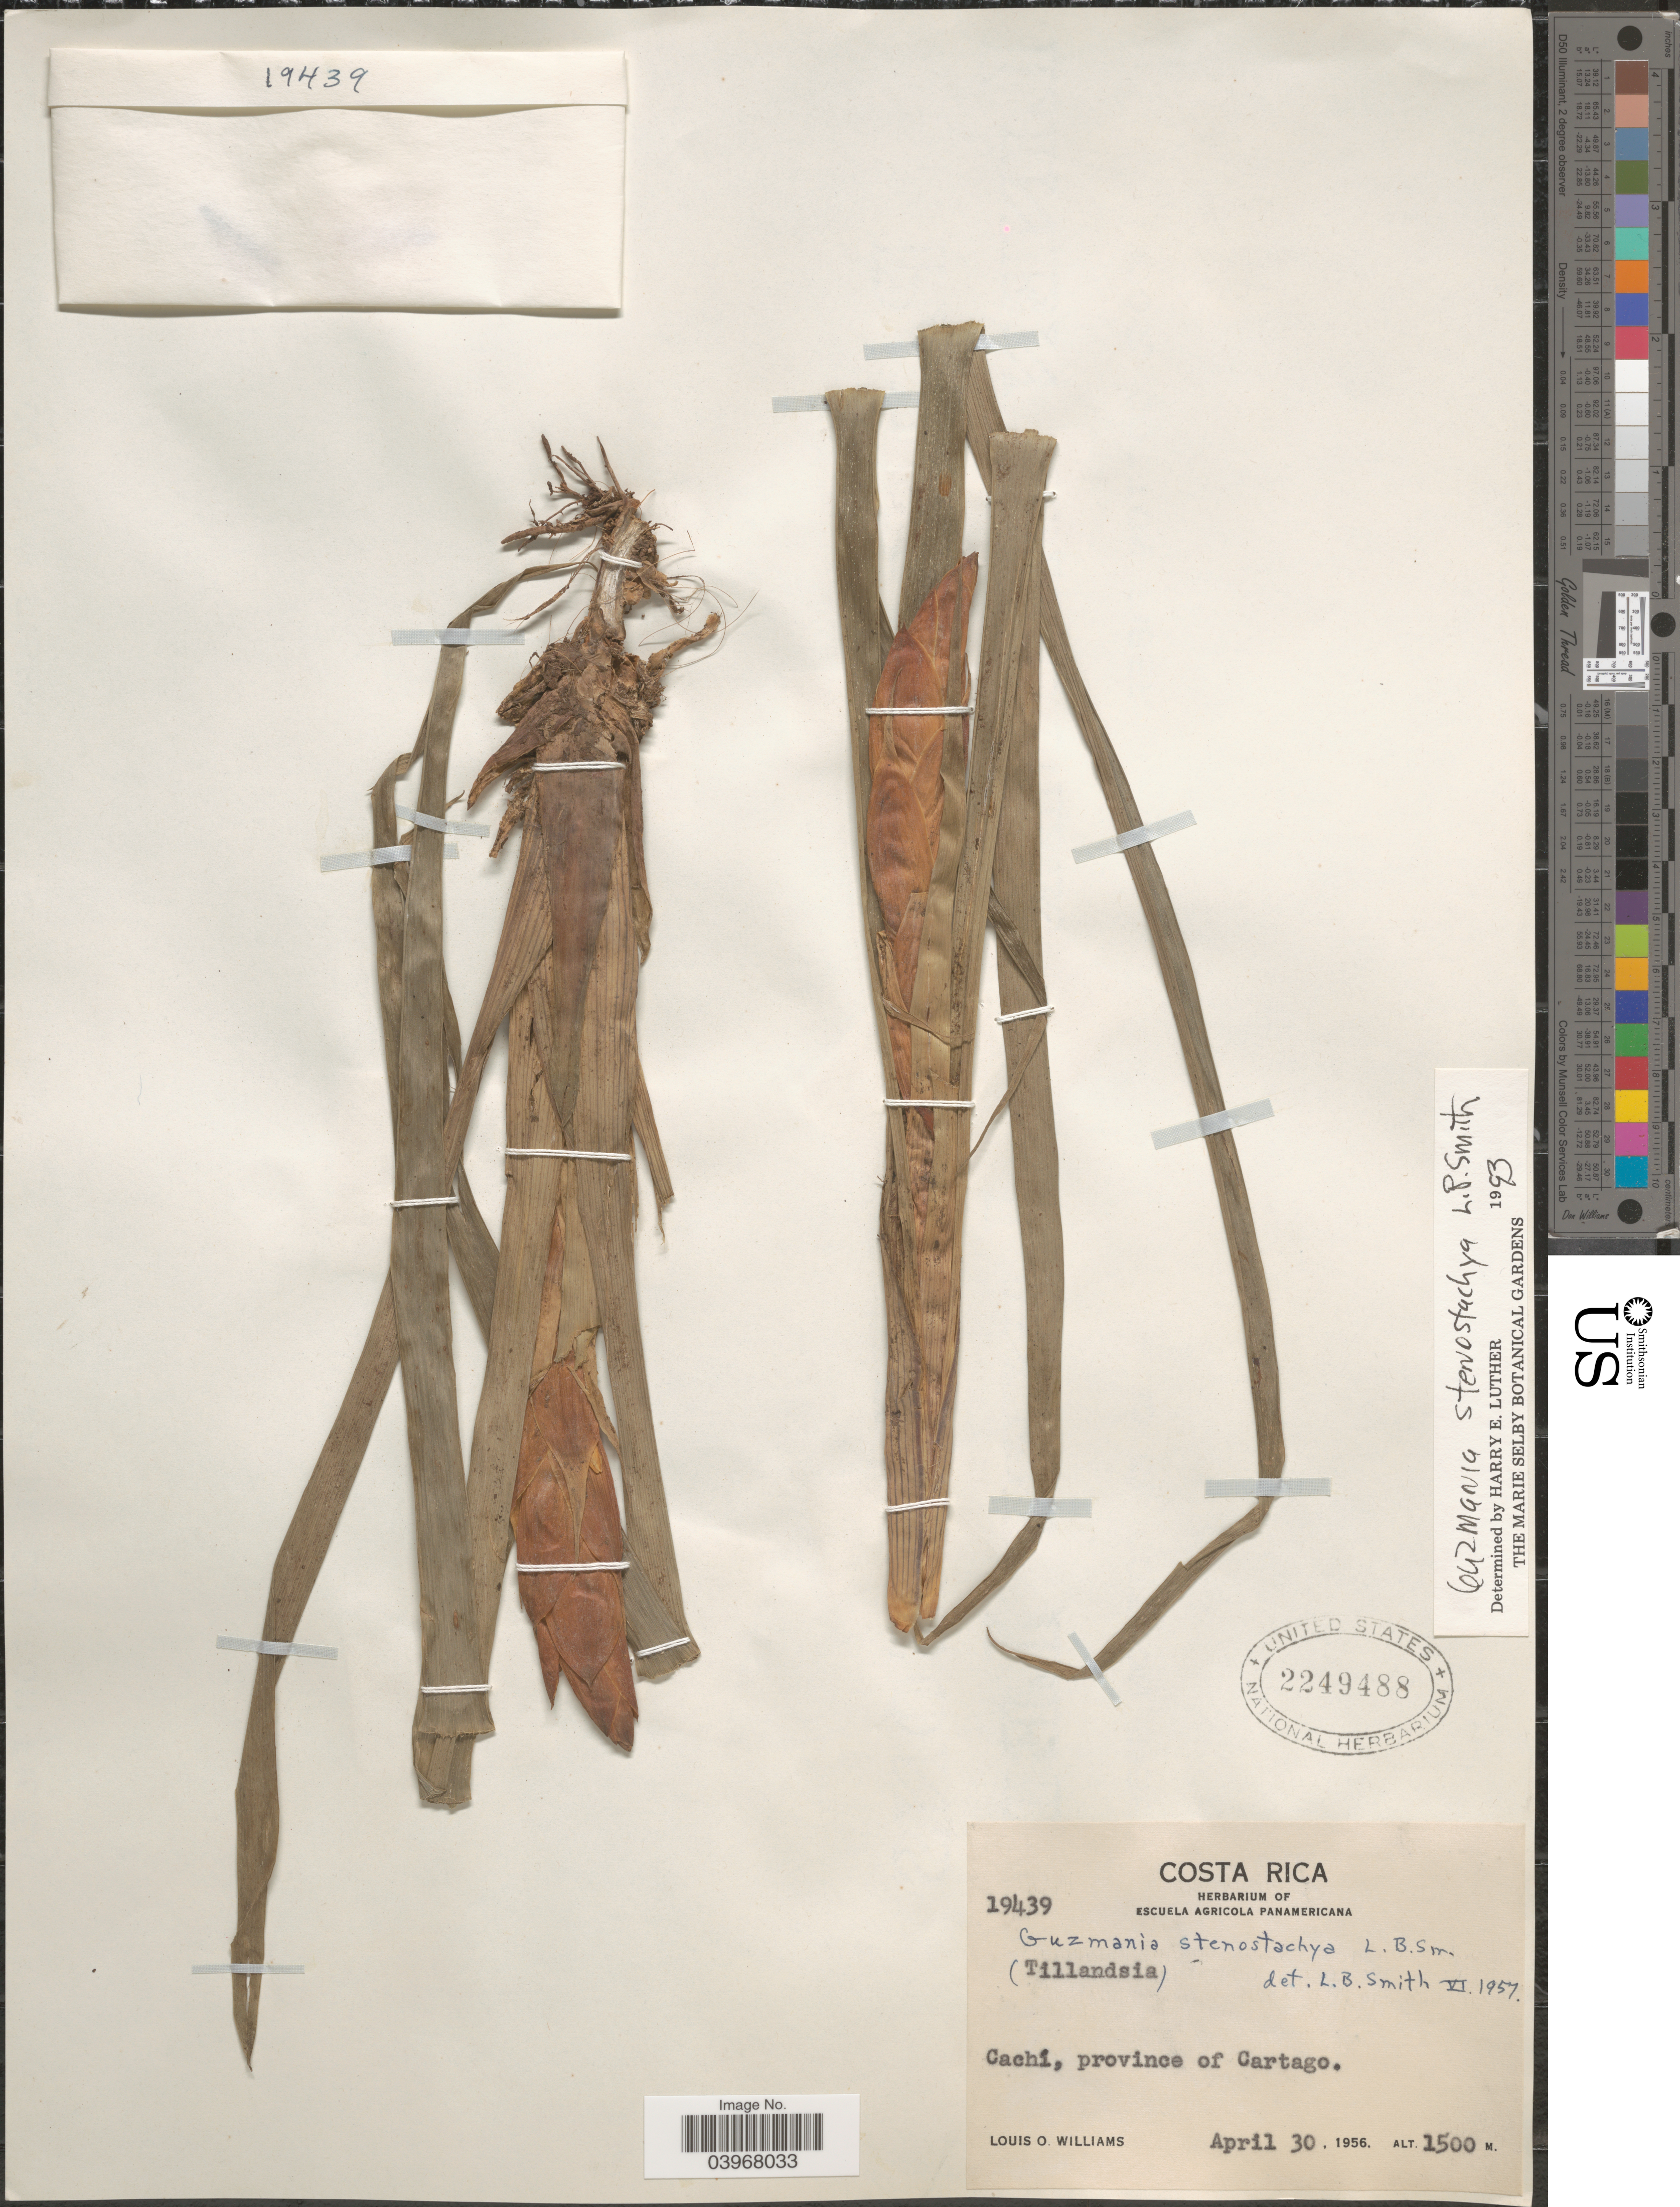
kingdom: Plantae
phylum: Tracheophyta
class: Liliopsida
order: Poales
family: Bromeliaceae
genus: Guzmania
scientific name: Guzmania stenostachya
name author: L.B. Sm.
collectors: L. O. Williams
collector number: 19439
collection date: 1956-04-30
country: Costa Rica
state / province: Cartago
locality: Cachí.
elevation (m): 1500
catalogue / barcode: US 2249488